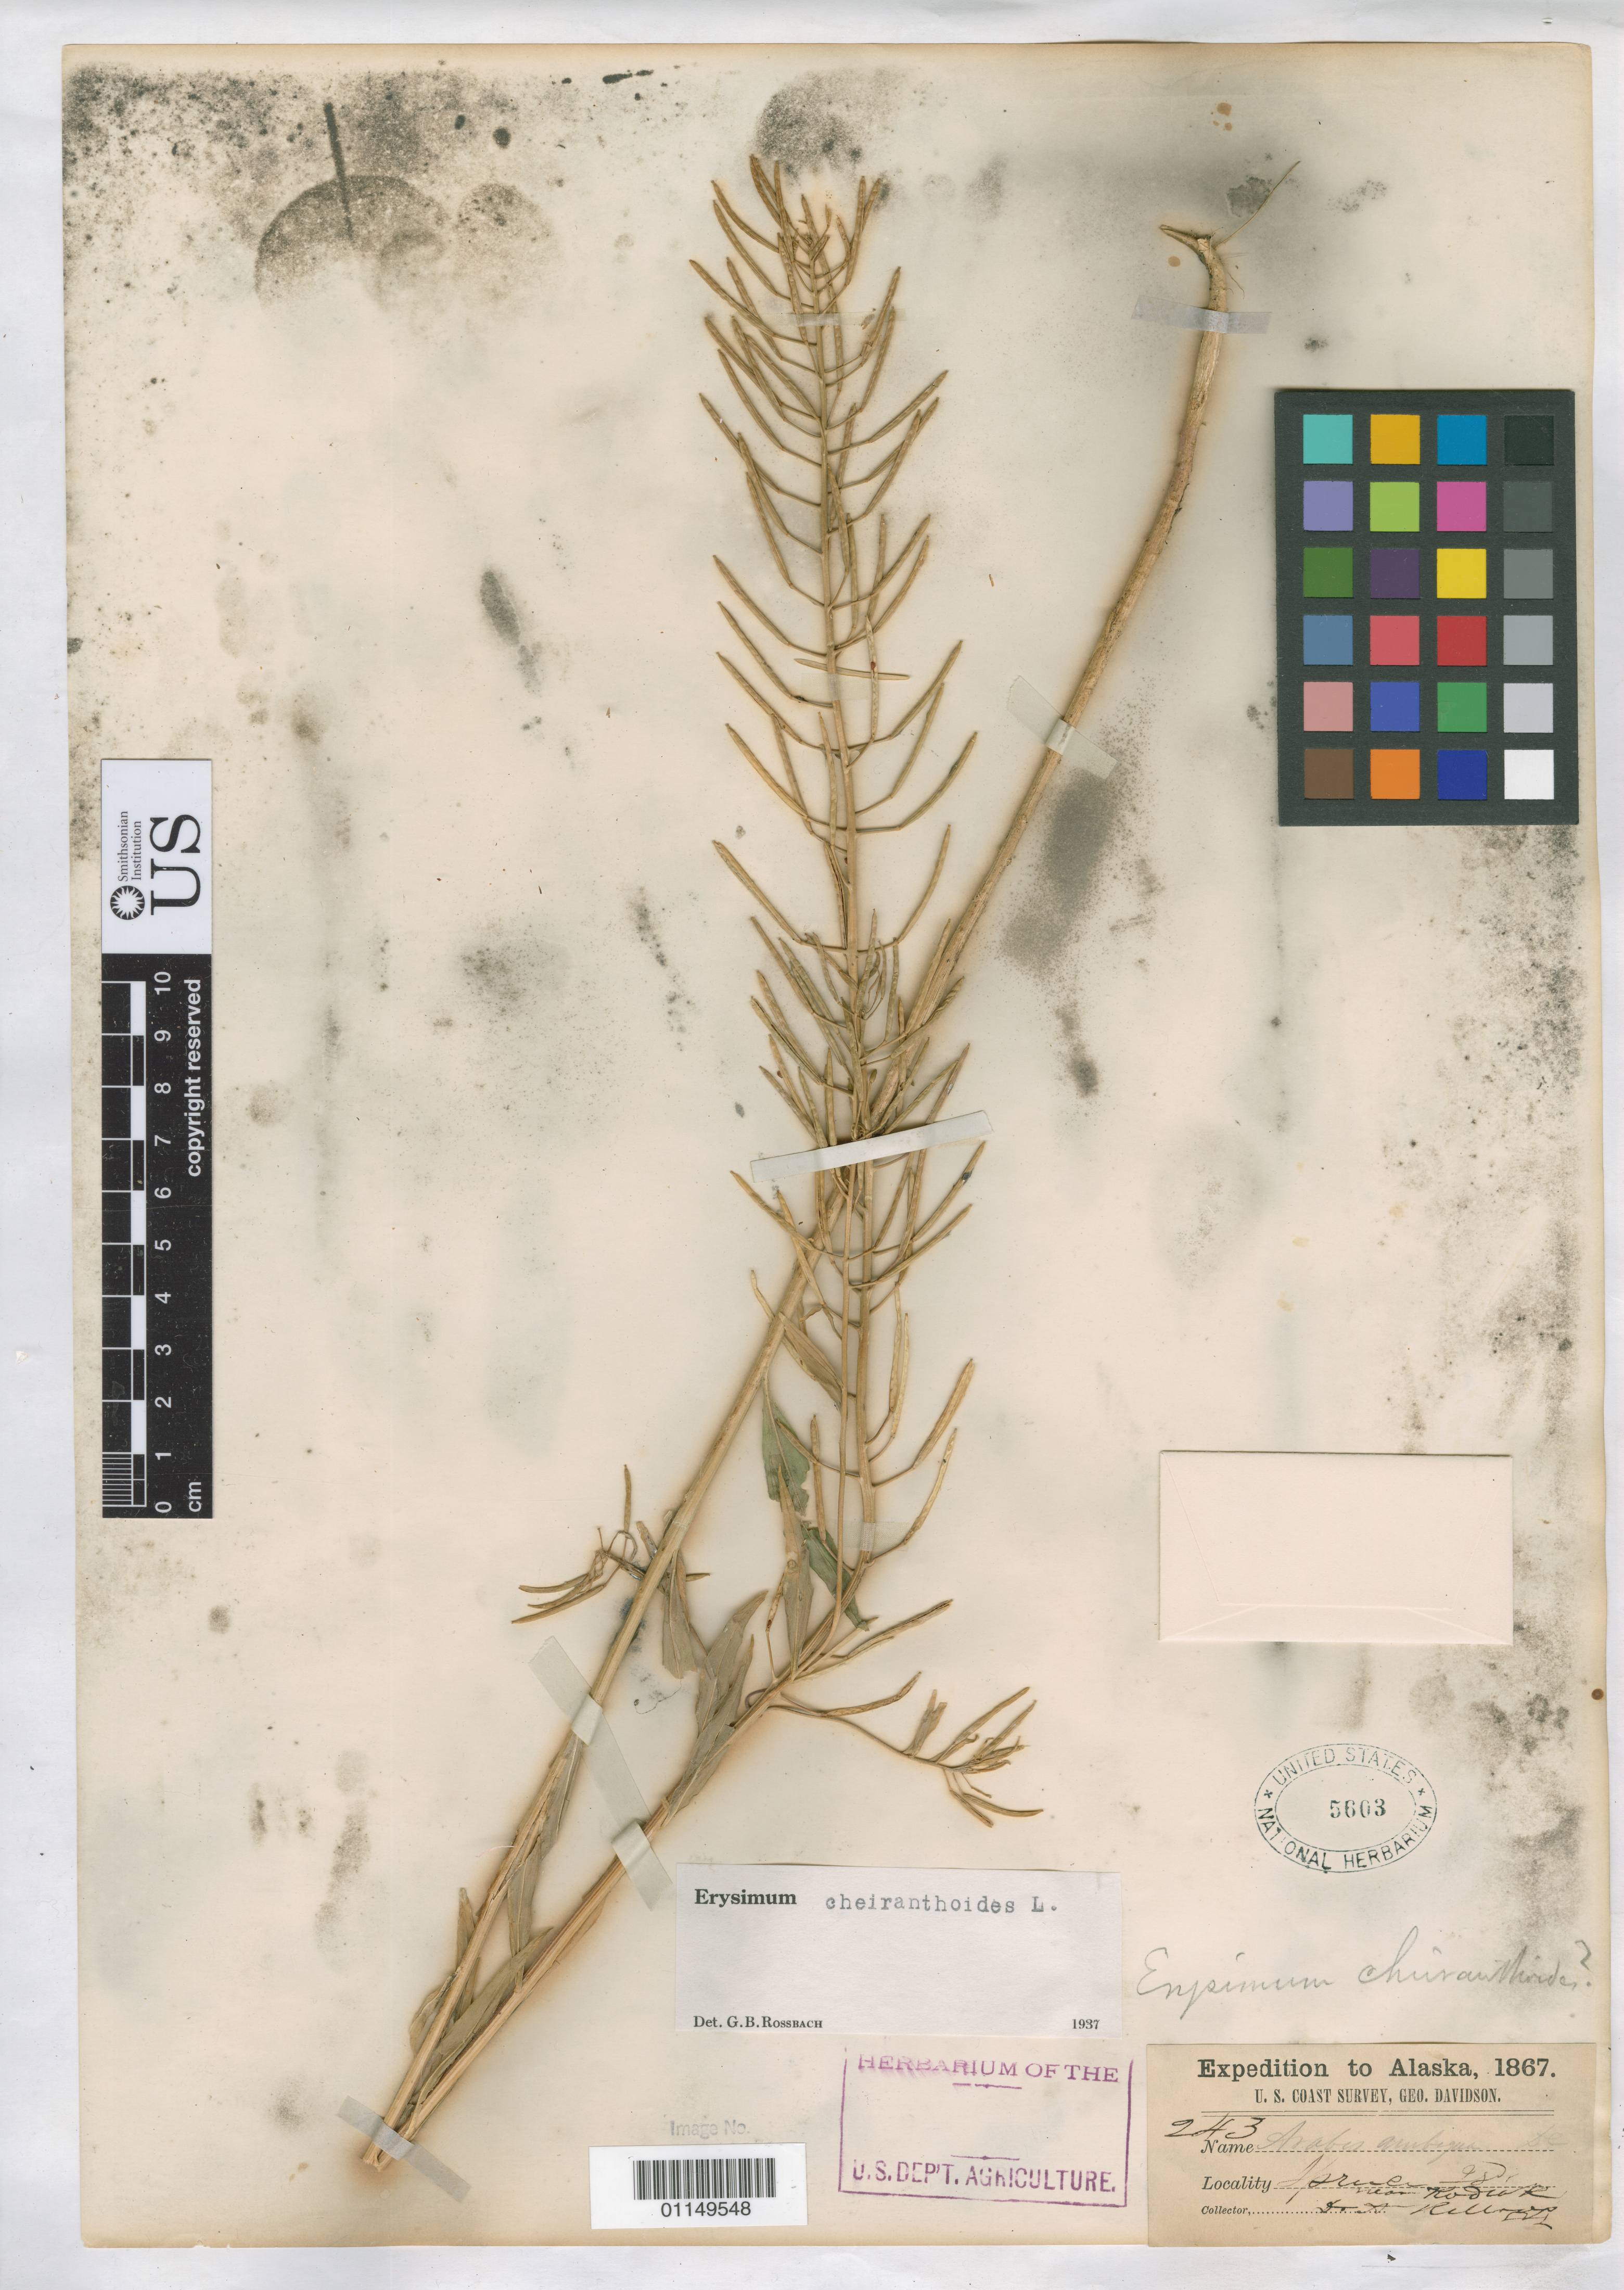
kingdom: Plantae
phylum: Tracheophyta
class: Magnoliopsida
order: Brassicales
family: Brassicaceae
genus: Erysimum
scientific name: Erysimum cheiranthoides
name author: L.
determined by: Rossbach, G. B.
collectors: E. A. Kellogg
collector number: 243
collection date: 1867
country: United States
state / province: Alaska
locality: ? Island near Kodiak.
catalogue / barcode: US 5603